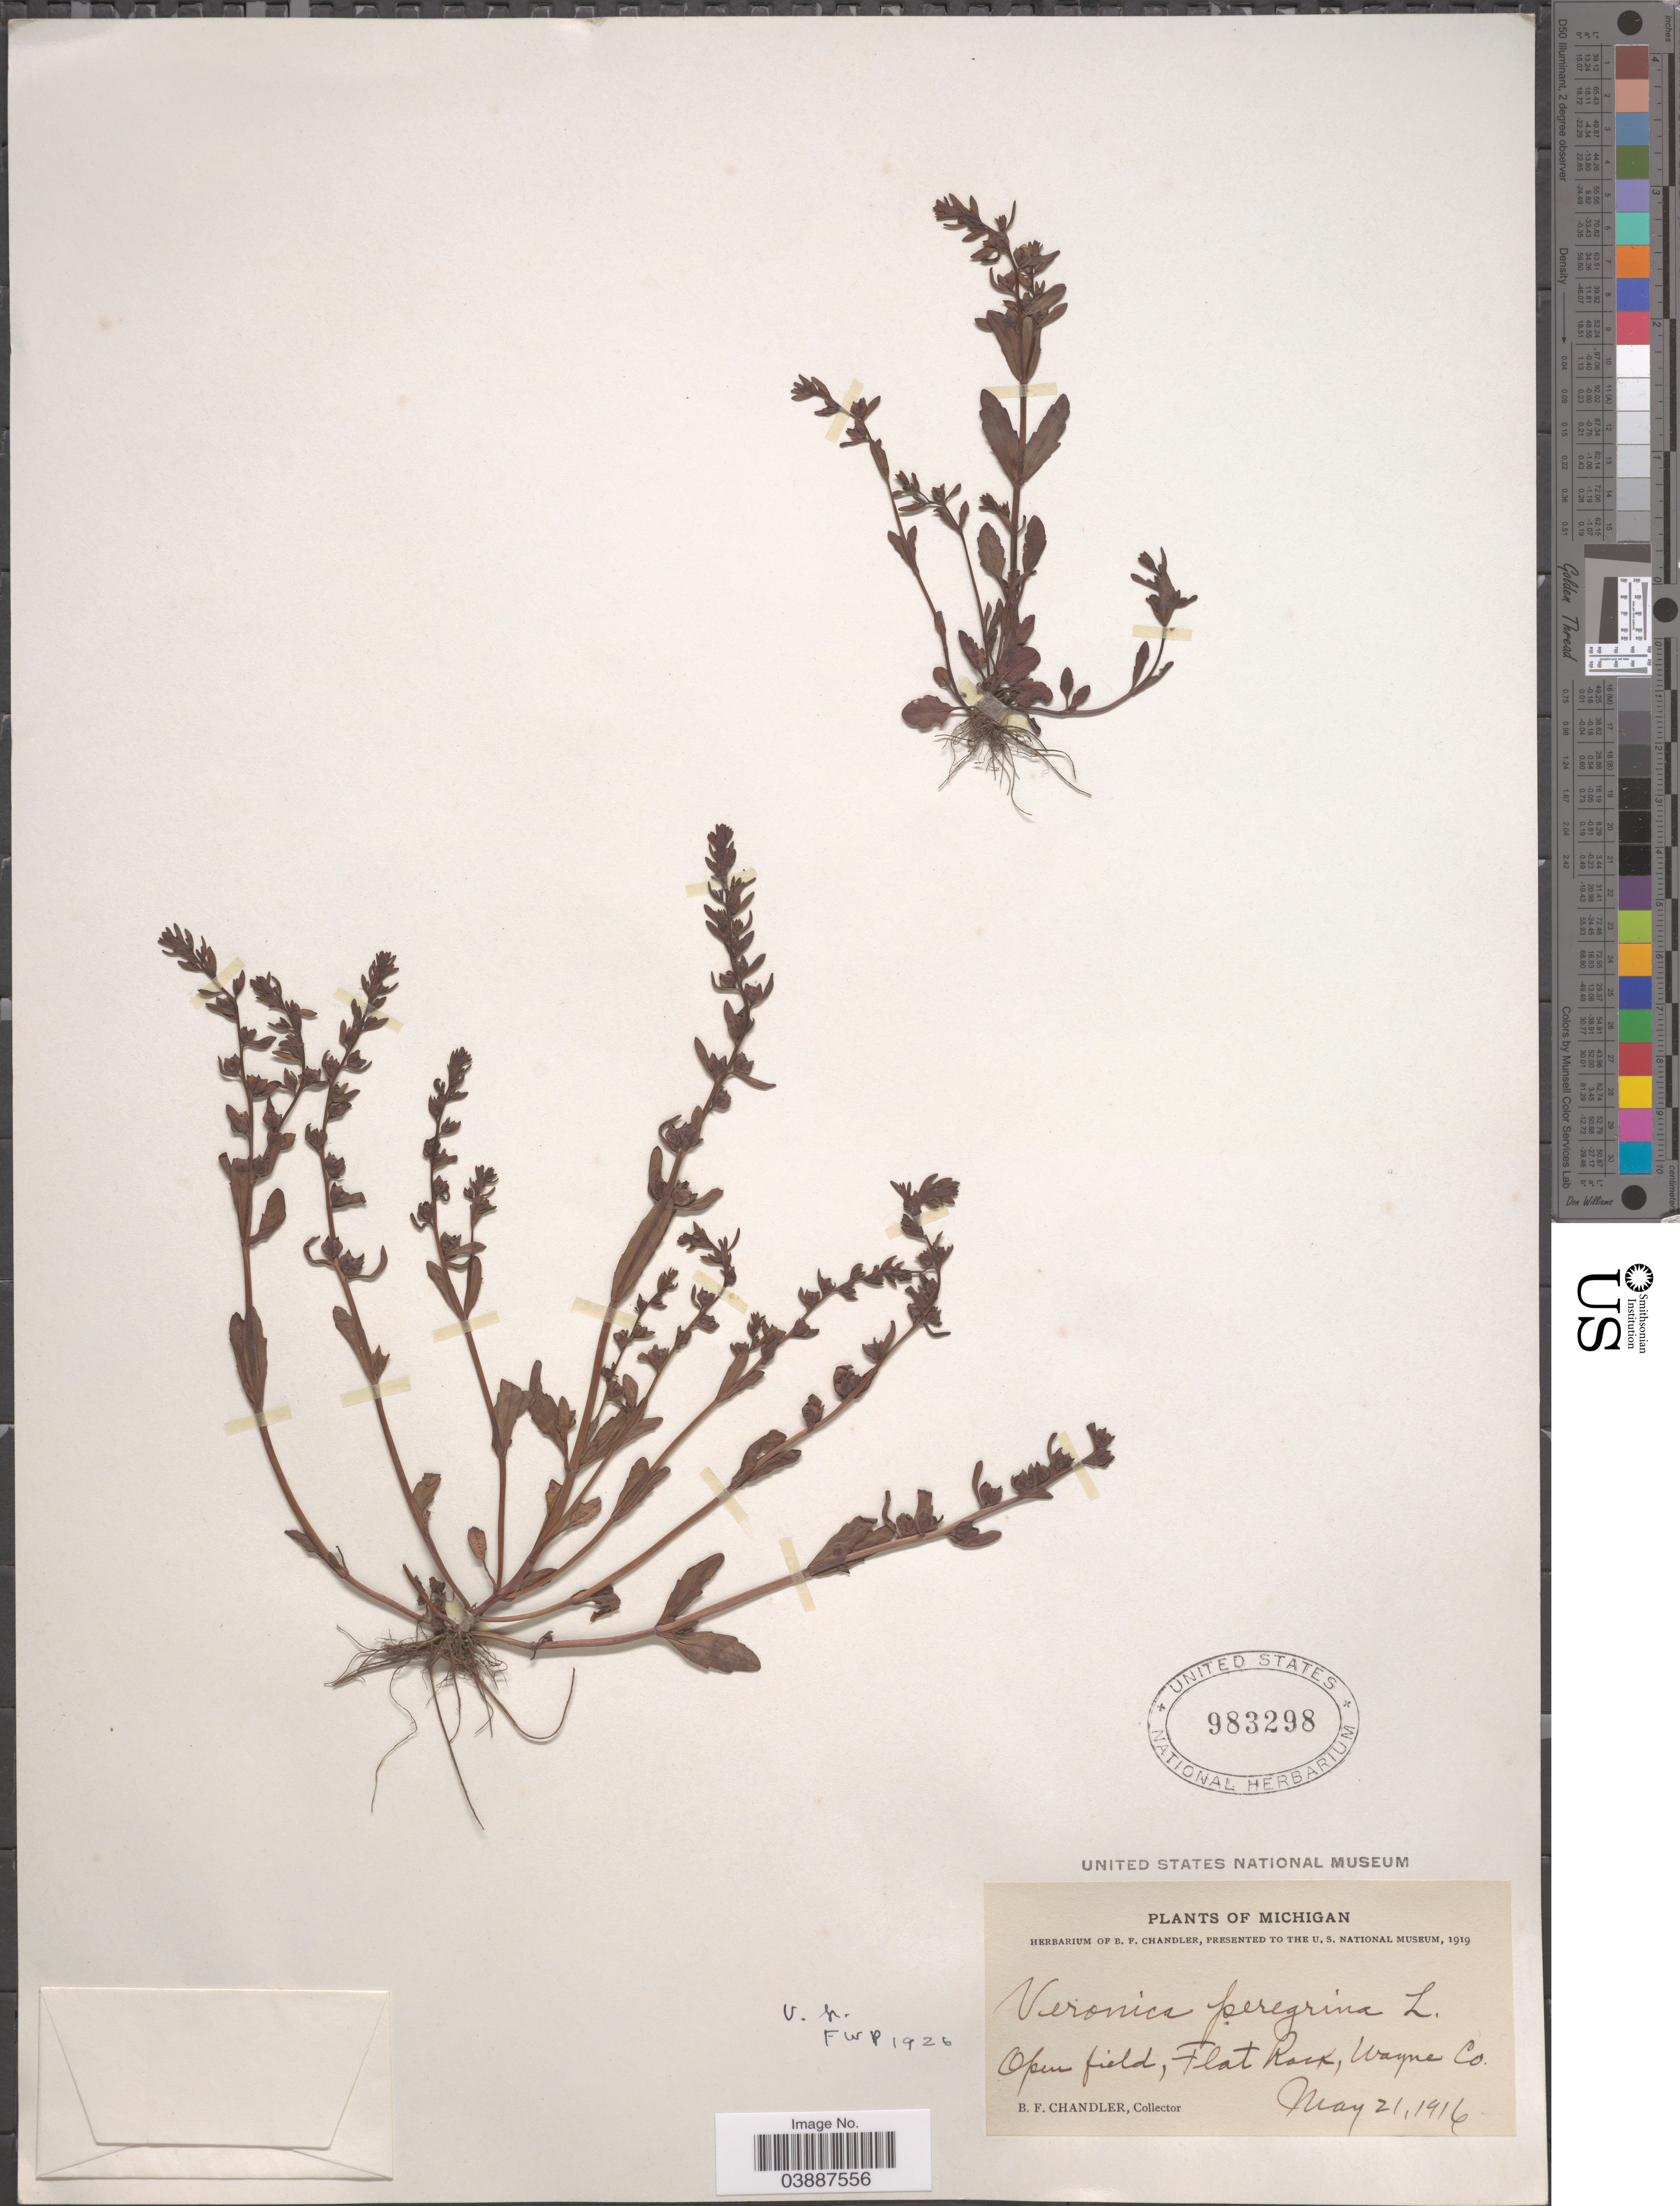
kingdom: Plantae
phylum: Tracheophyta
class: Magnoliopsida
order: Lamiales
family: Plantaginaceae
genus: Veronica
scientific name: Veronica peregrina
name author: L.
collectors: B. F. Chandler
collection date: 1916-05-21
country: United States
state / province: Michigan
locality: Open field, Flat Rock, Wayne Co.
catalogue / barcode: US 983298